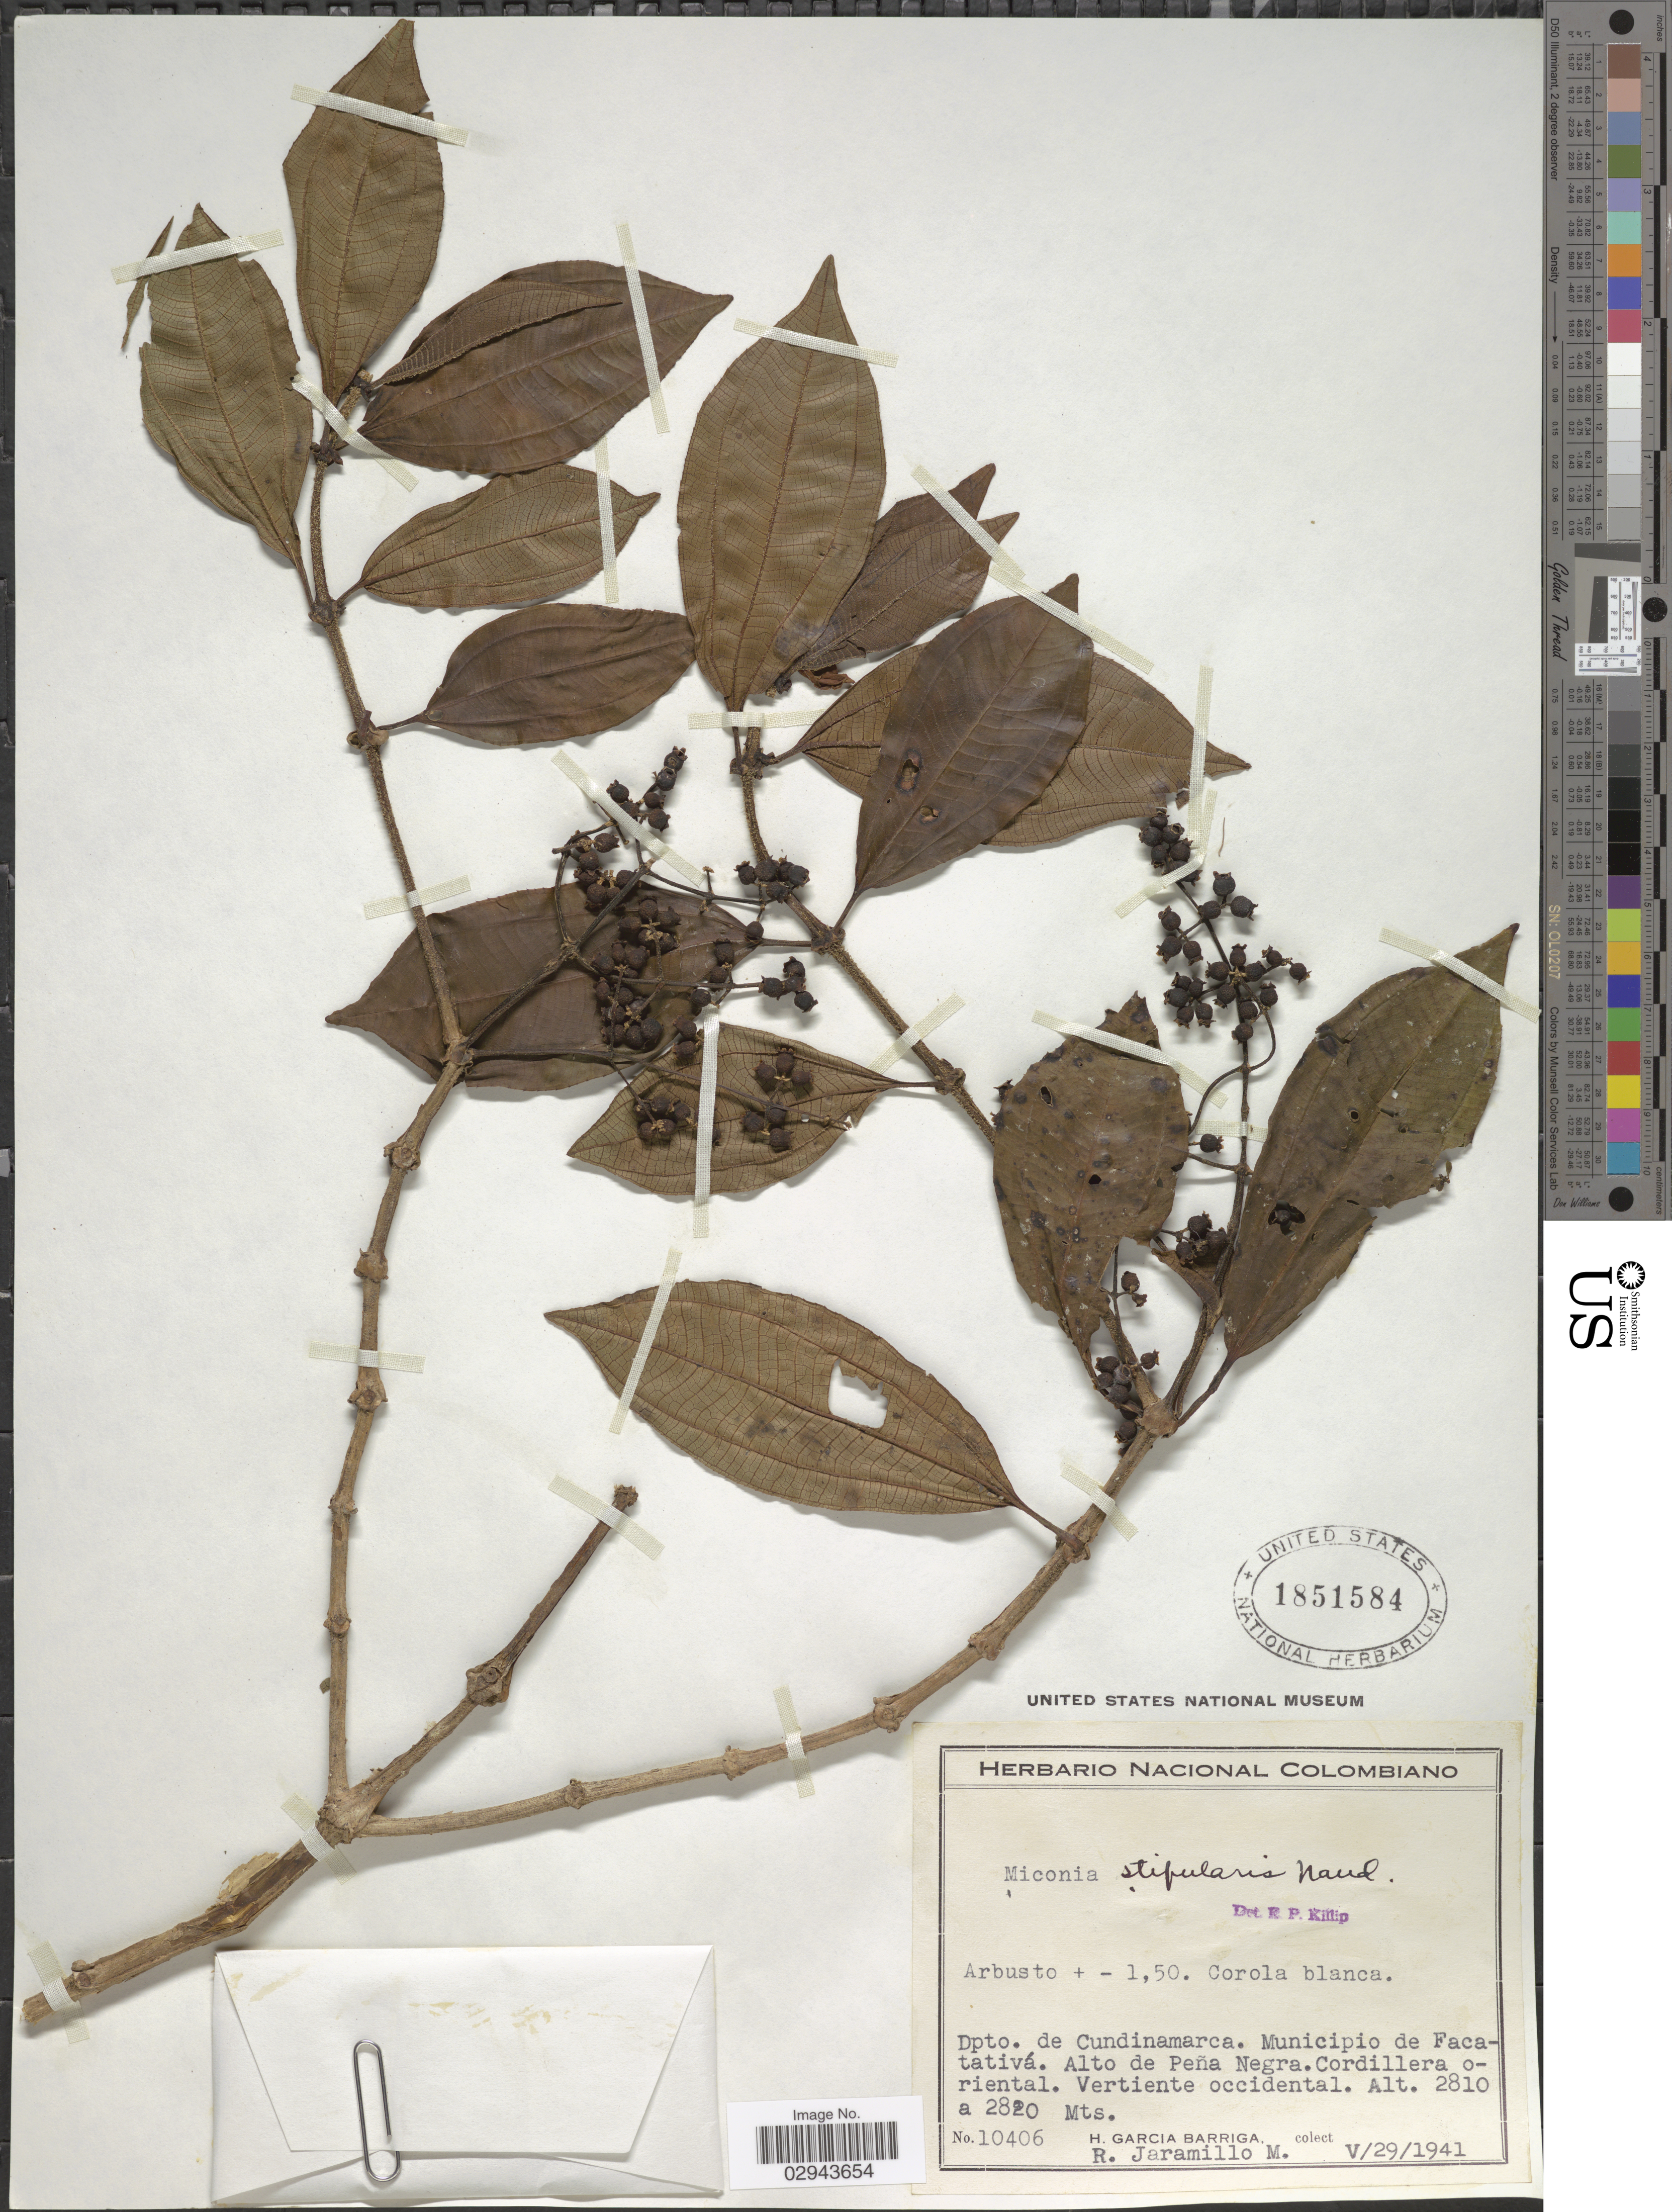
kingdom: Plantae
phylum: Tracheophyta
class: Magnoliopsida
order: Myrtales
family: Melastomataceae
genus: Miconia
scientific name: Miconia stipularis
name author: Naudin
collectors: H. García Barriga & R. Jaramillo M.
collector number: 10406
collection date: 1941-05-29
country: Colombia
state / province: Cundinamarca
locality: Dpto. de Cundinamarca. Municipio de Facatativá. Alto de Peña Negra. Cordillera oriental. Vertiente occidental.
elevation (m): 2810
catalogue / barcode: US 1851584